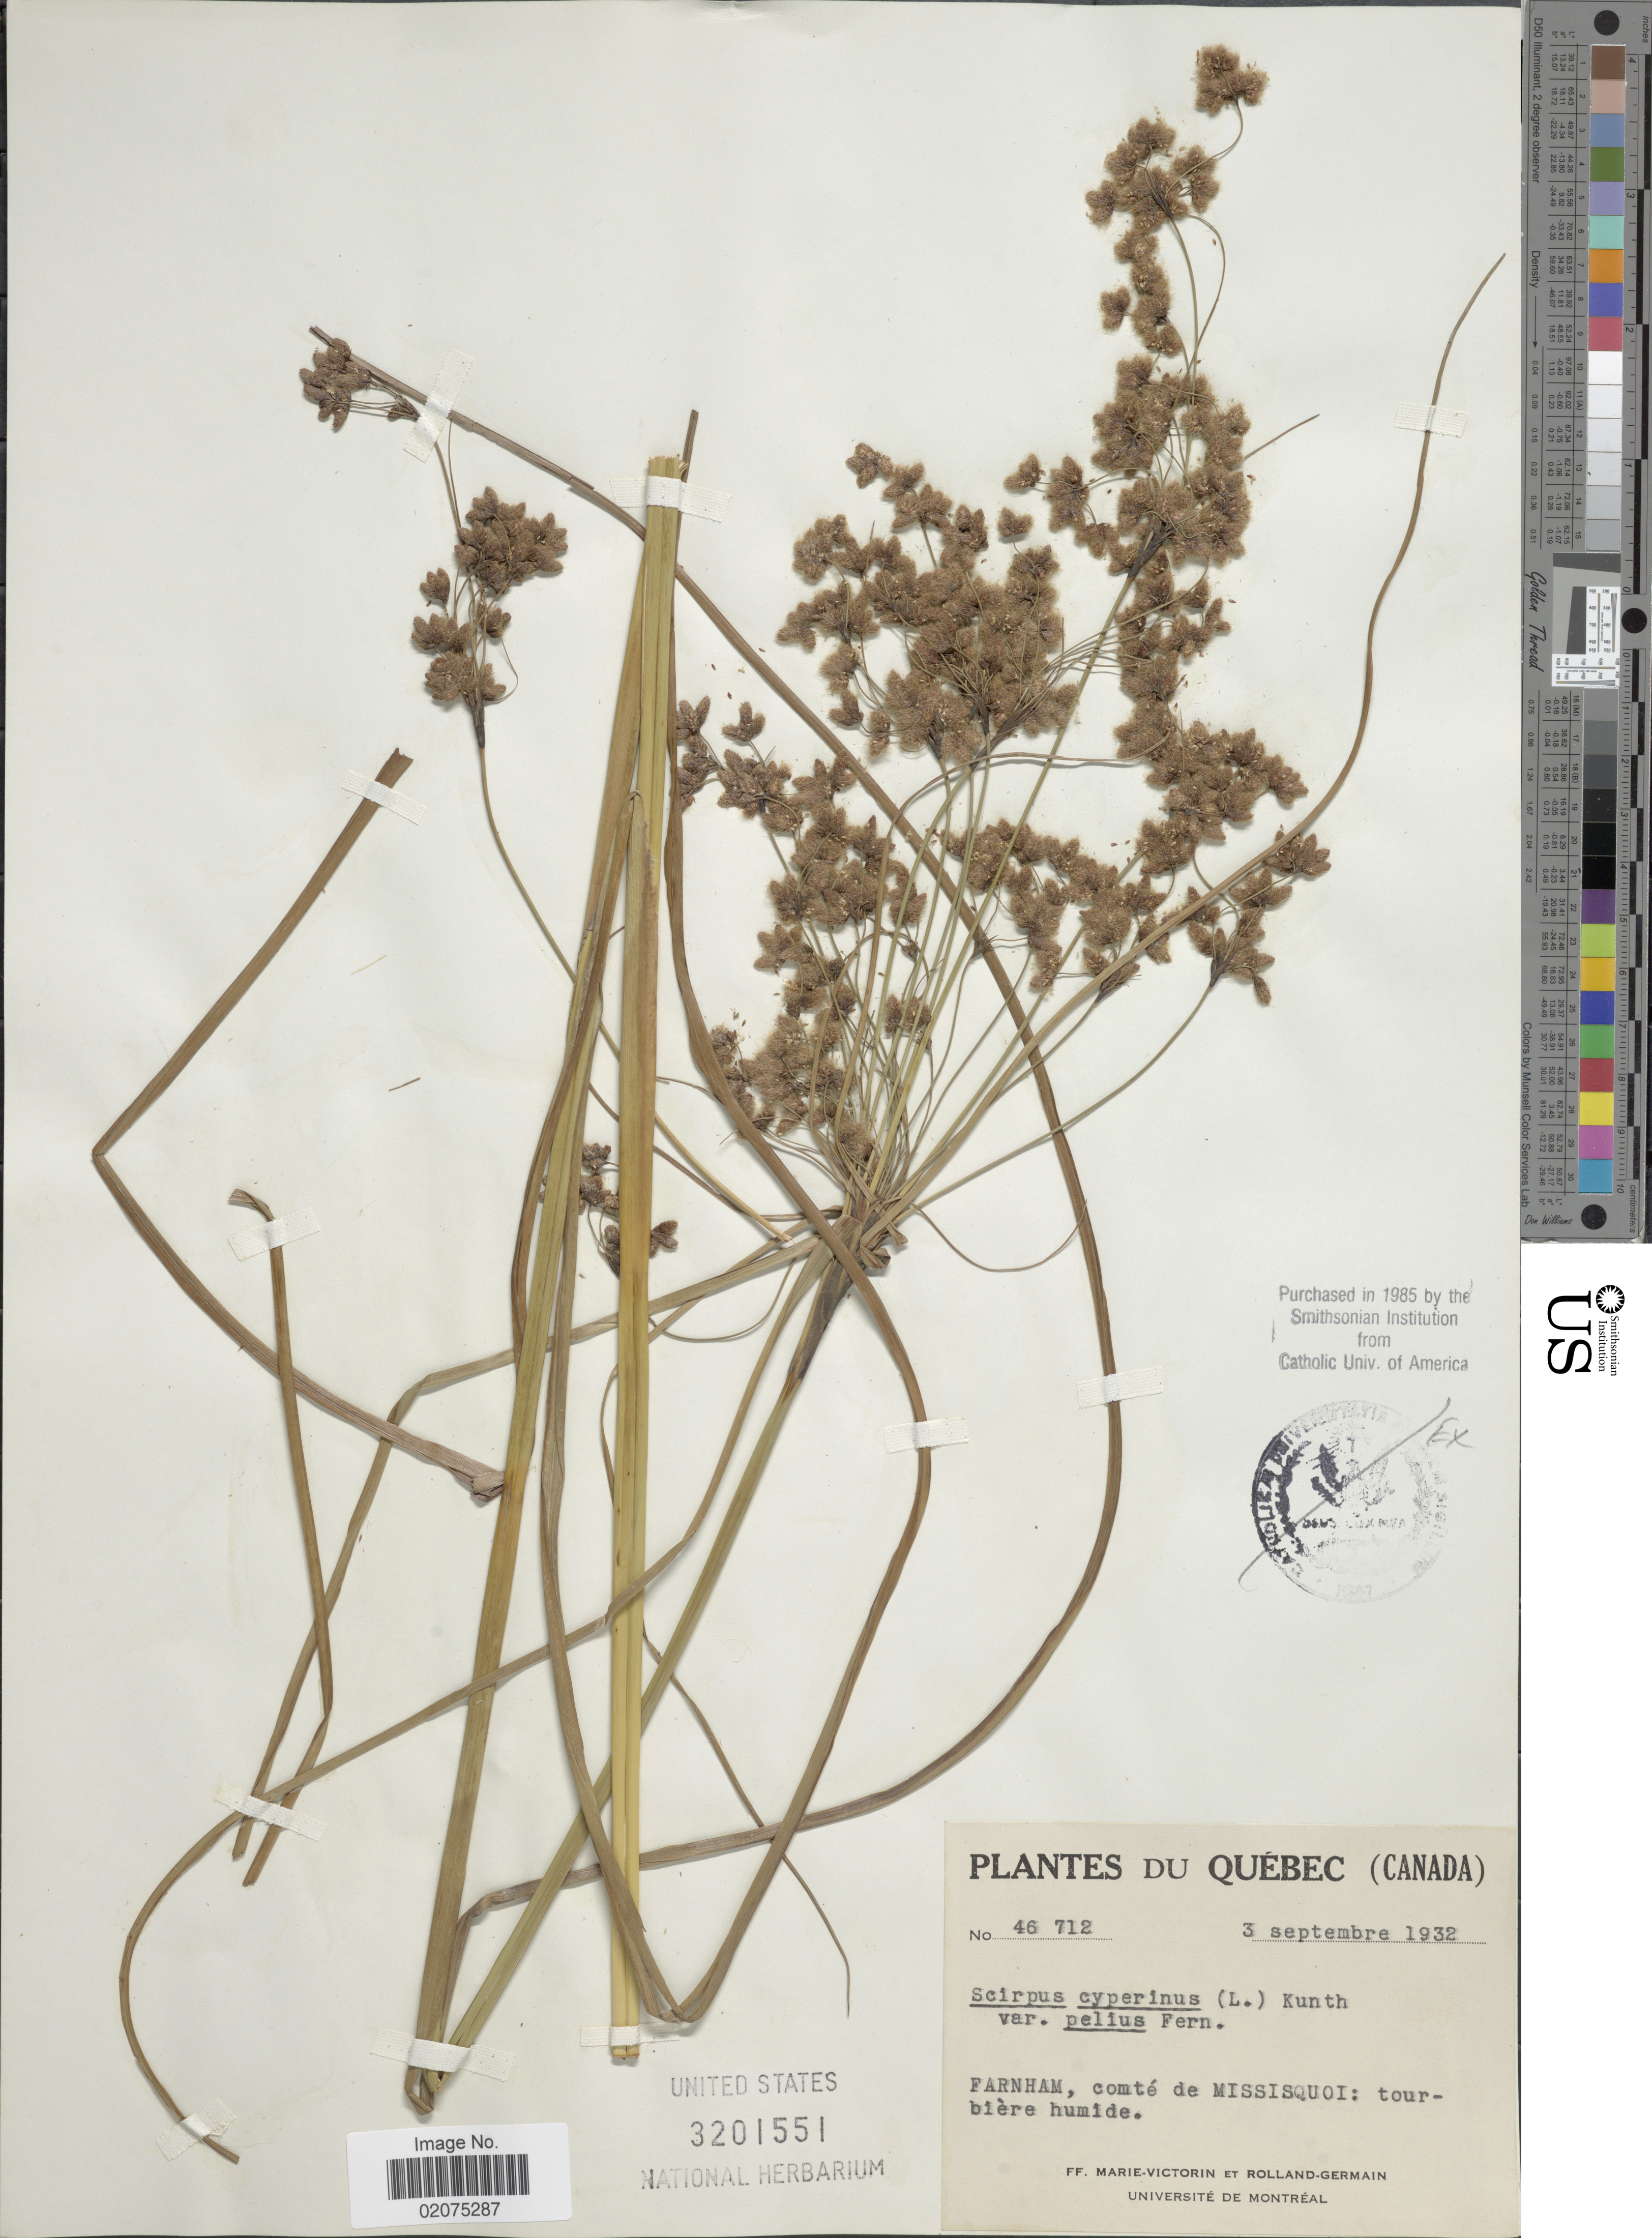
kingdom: Plantae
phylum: Tracheophyta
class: Liliopsida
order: Poales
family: Cyperaceae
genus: Scirpus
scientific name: Scirpus cyperinus var. pelius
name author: Fernald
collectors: F. Marie-Victorin & Rolland-Germain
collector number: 46712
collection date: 1932-09-03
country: Canada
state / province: Quebec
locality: Farnham, comte de Missisquoi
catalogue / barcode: US 3201551